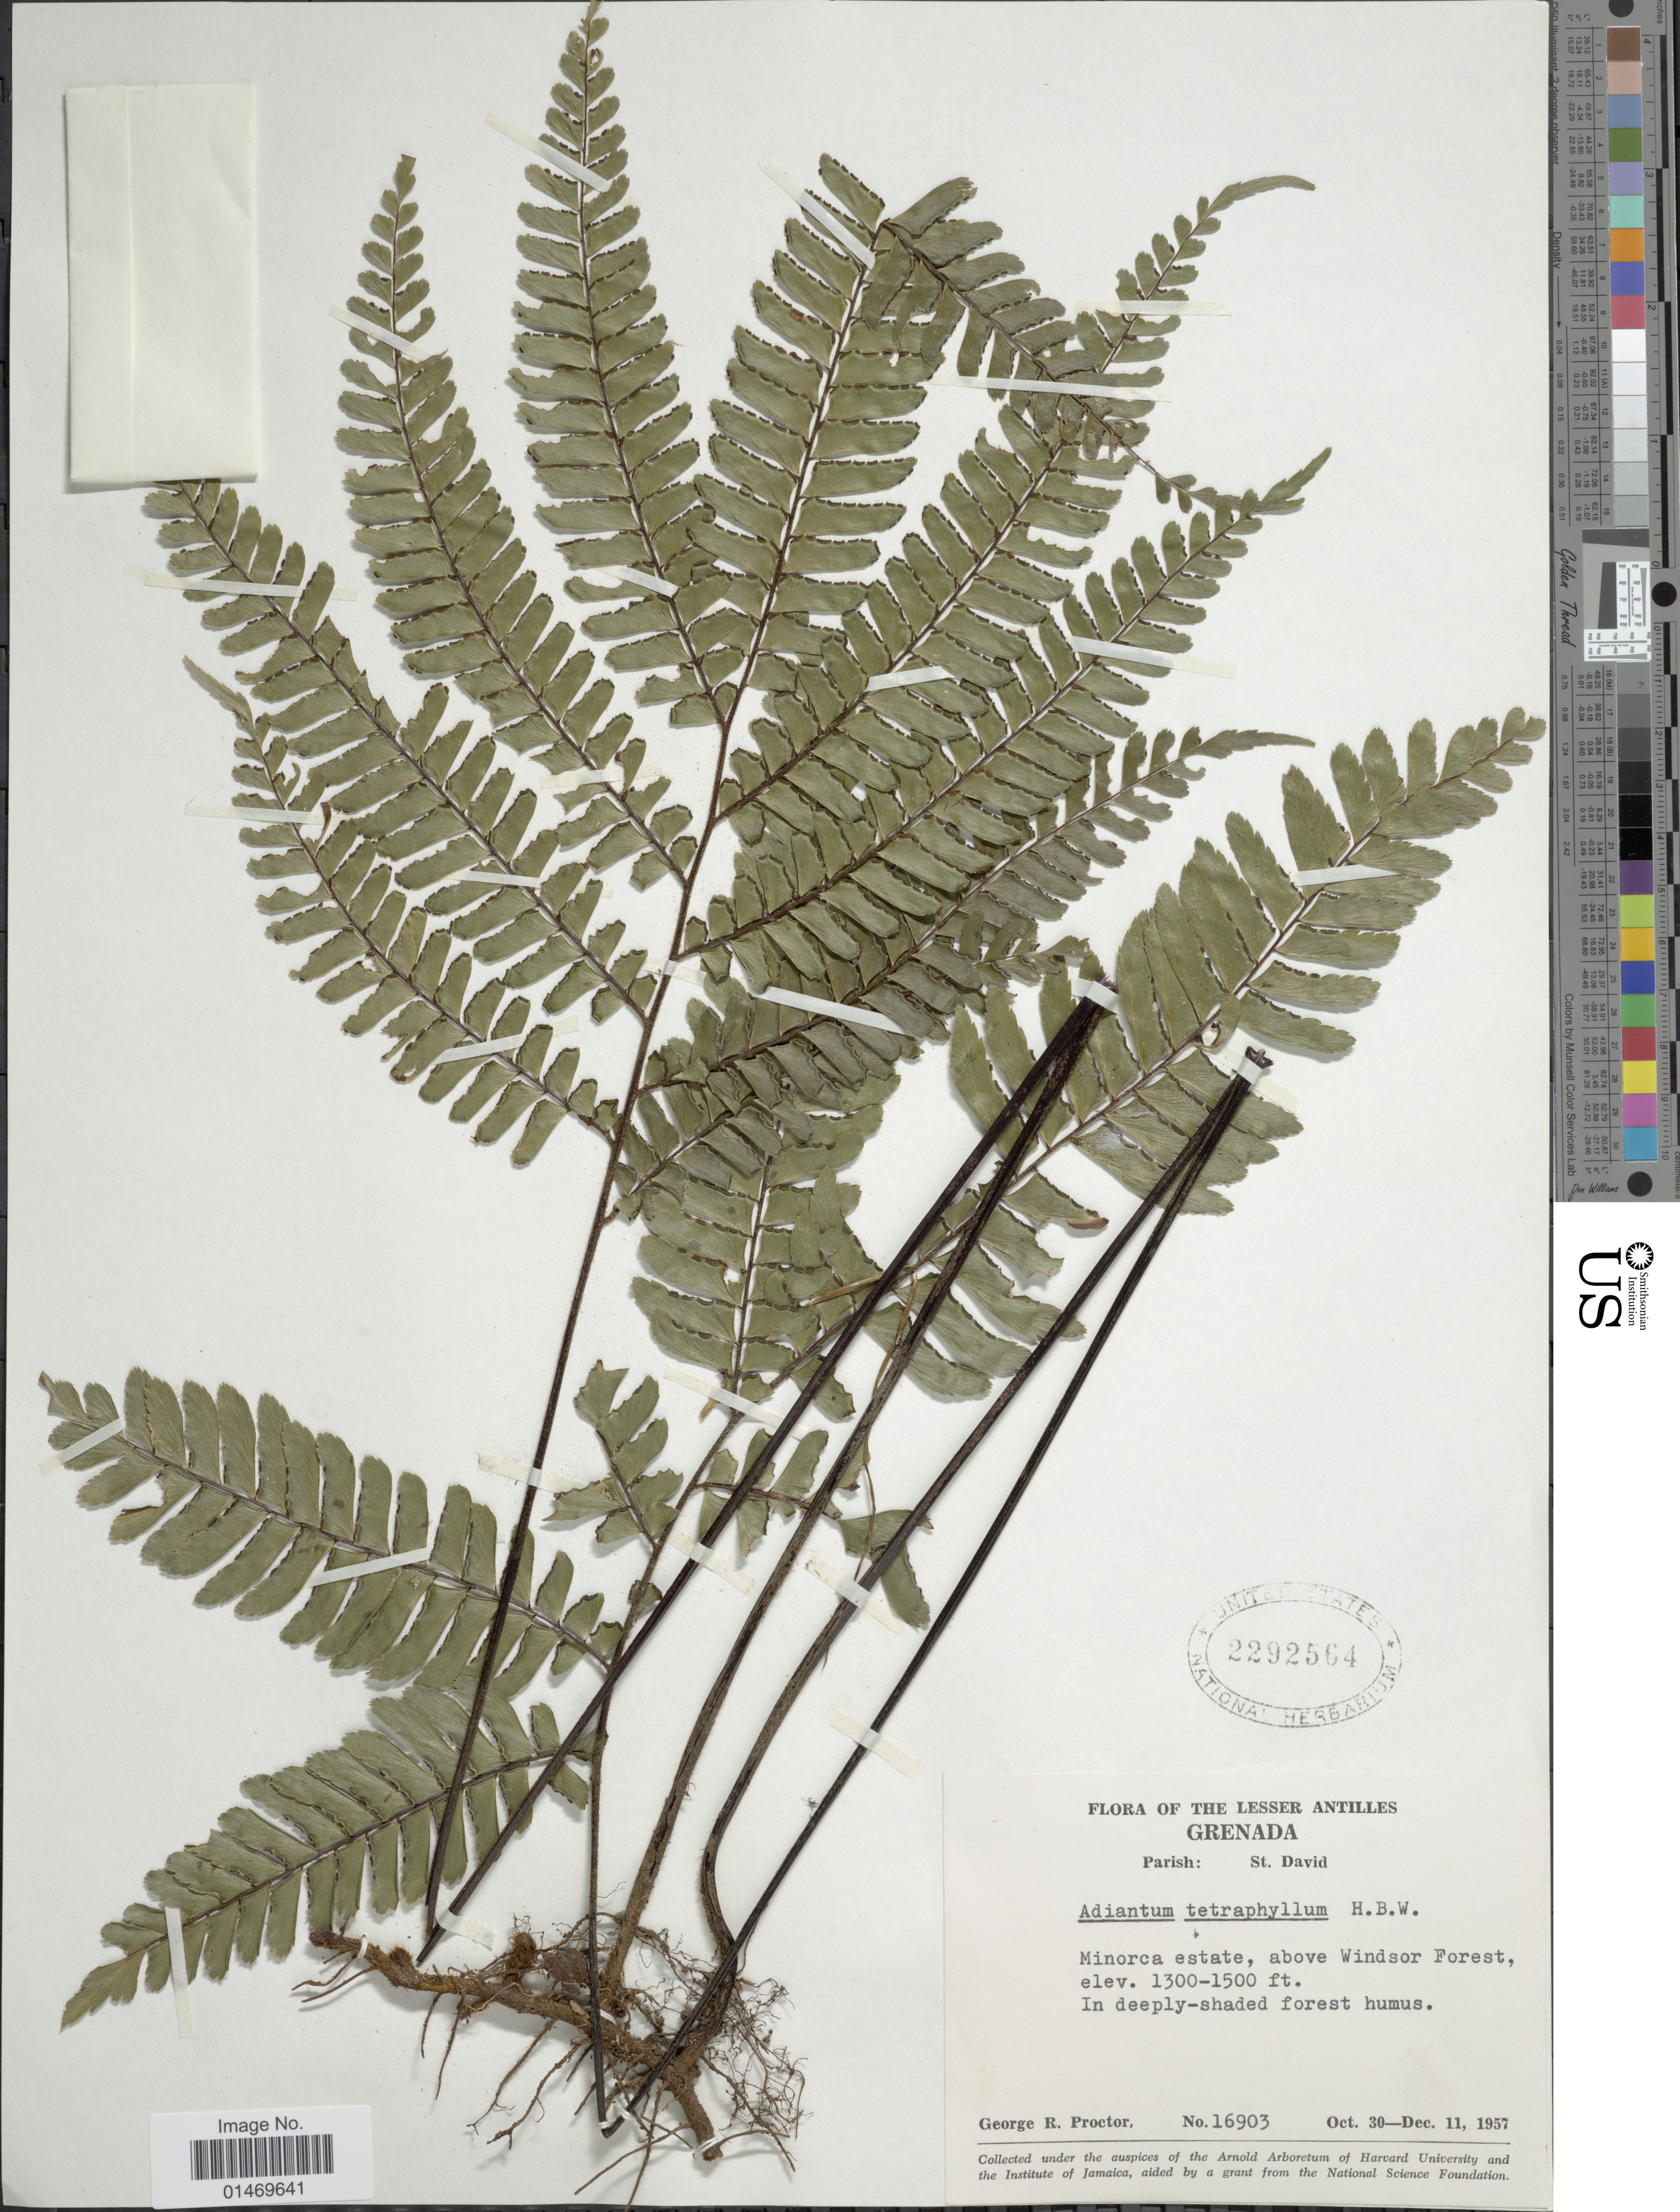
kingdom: Plantae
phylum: Tracheophyta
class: Polypodiopsida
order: Polypodiales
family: Pteridaceae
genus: Adiantum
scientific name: Adiantum tetraphyllum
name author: Humb. & Bonpl. ex Willd.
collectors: G. R. Proctor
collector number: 16903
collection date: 1957-10-30/1957-12-11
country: Grenada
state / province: Saint David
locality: The Lesser Antilles, Grenada, St. David, Minorca estate, above Windsor Forest.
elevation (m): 396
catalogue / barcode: US 2292564